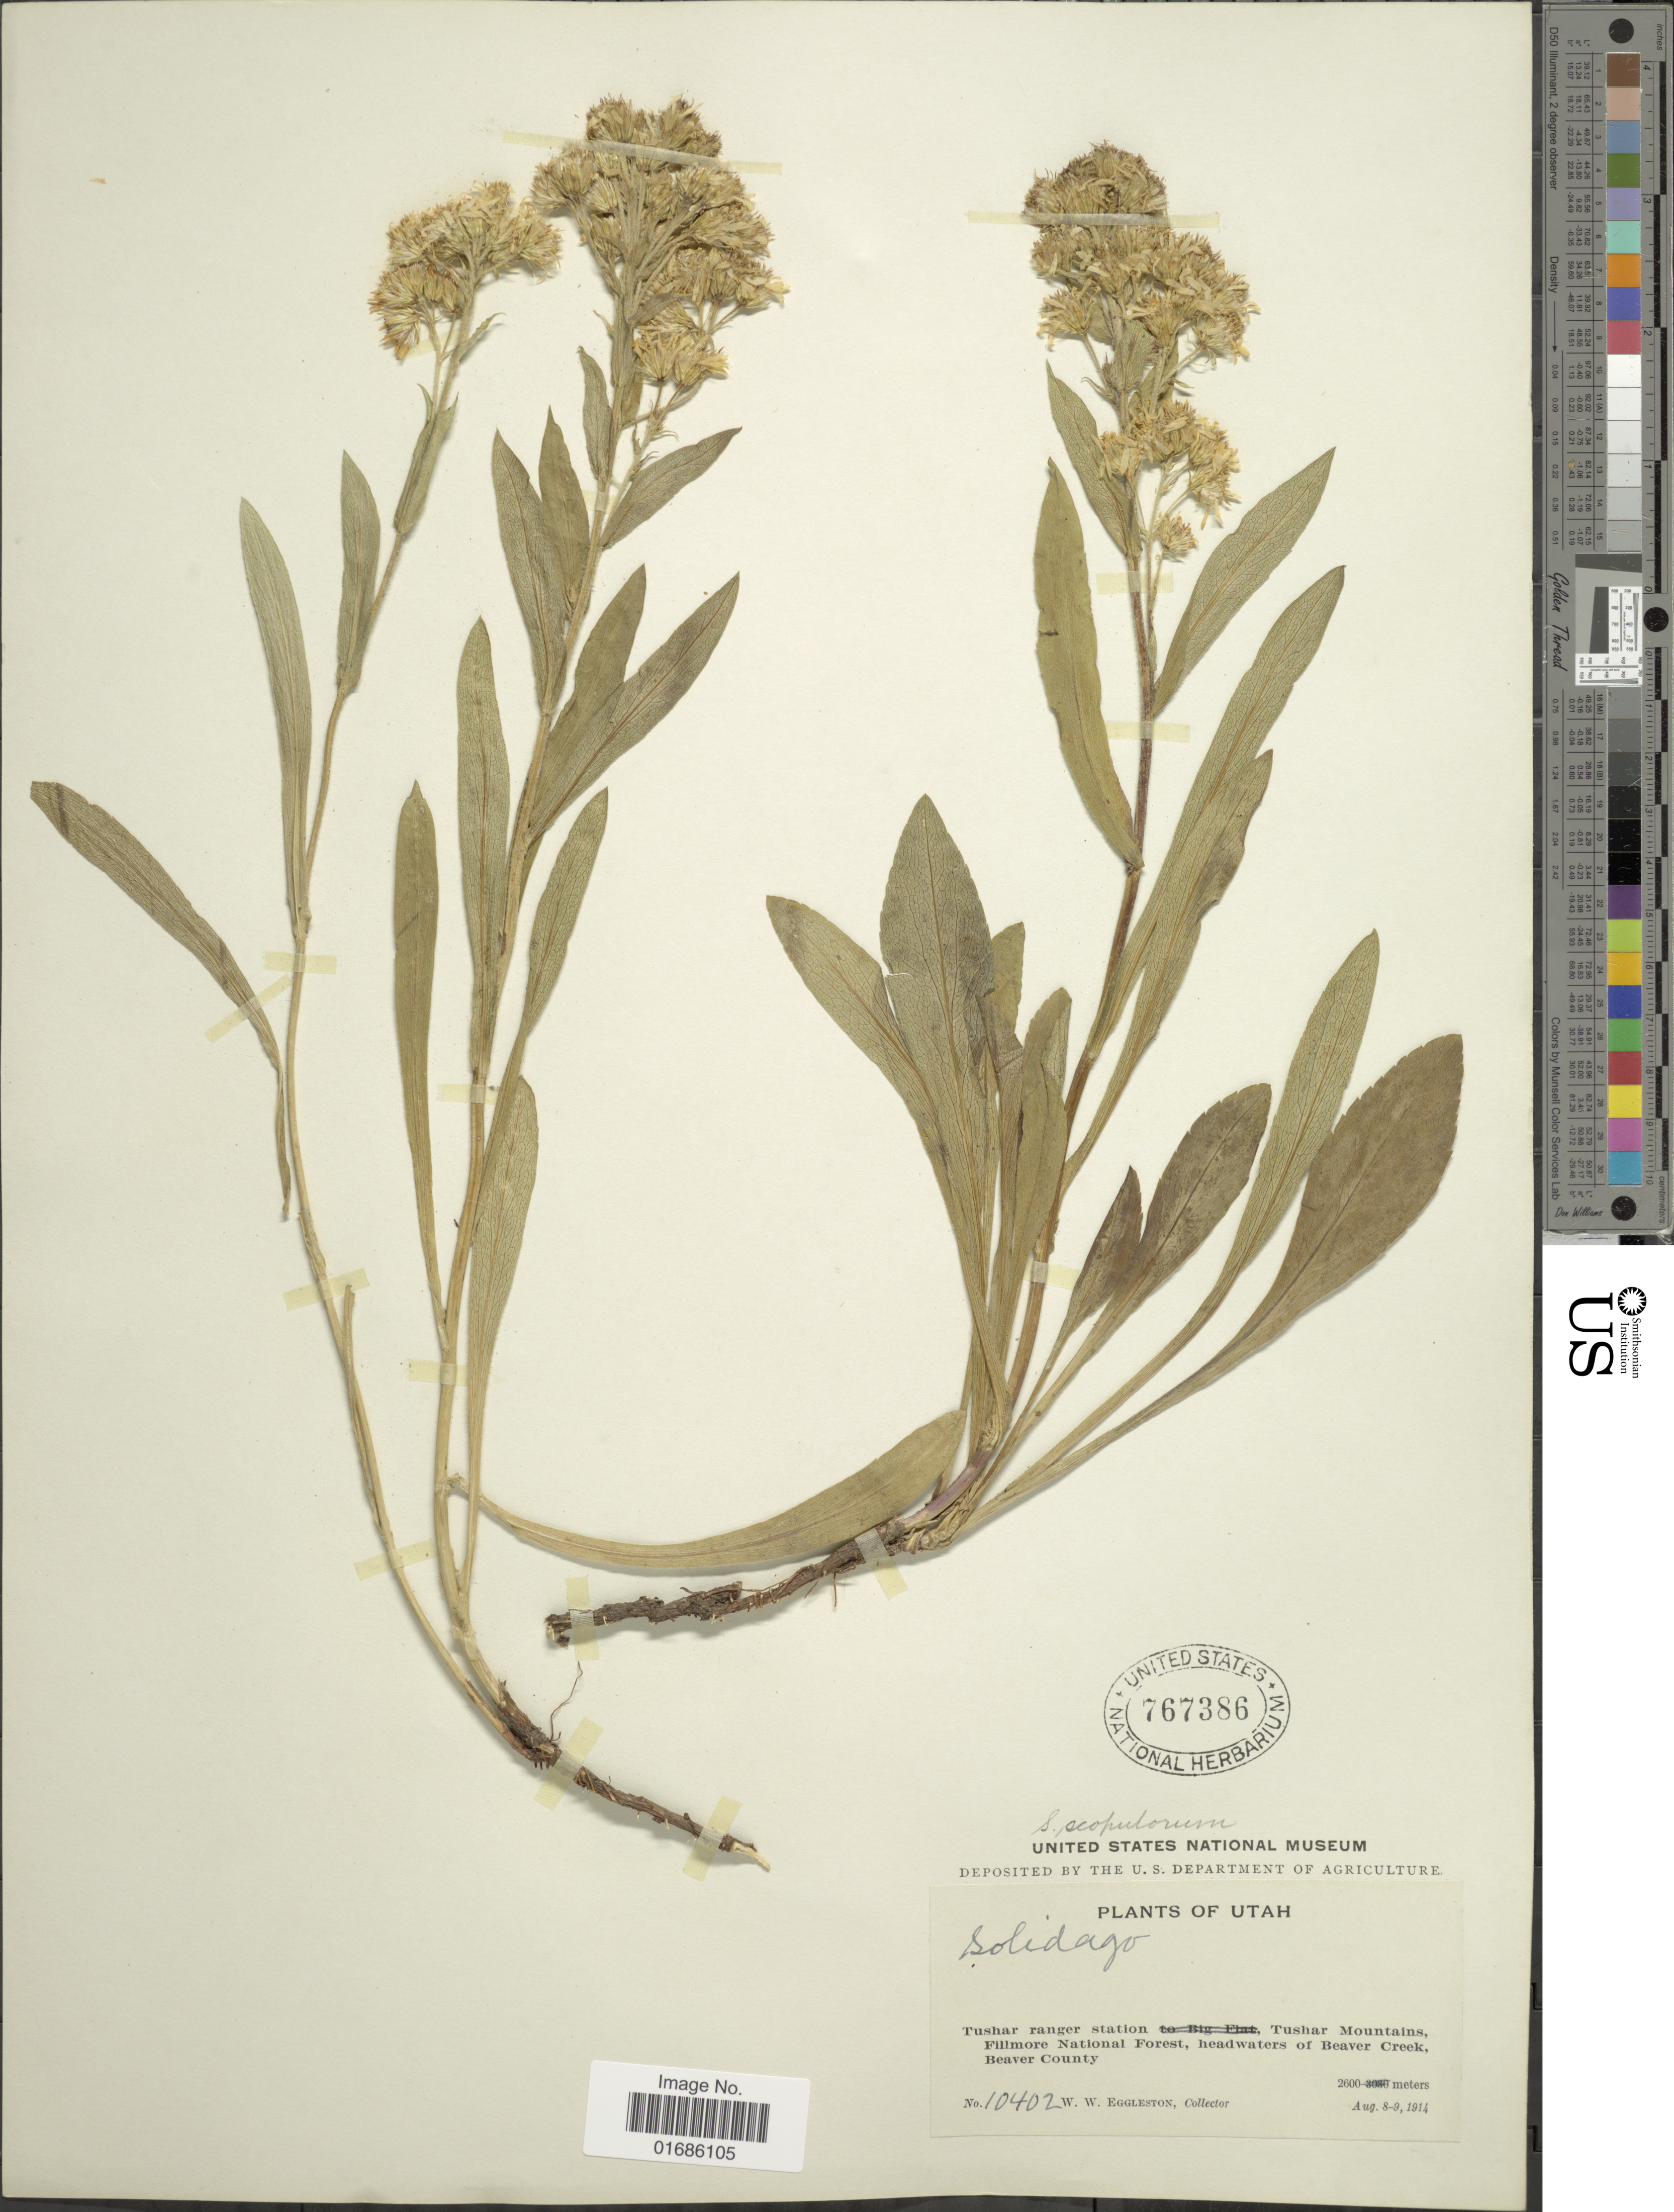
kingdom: Plantae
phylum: Tracheophyta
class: Magnoliopsida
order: Asterales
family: Asteraceae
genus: Solidago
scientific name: Solidago ciliosa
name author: Greene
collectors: W. W. Eggleston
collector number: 10402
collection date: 1914-08-08/1914-08-09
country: United States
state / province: Utah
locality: Tushar ranger station, Tushar Mountains, Fillmpre National Forest, headwaters of Beaver Creek, Beaver County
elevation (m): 2600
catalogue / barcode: US 767386